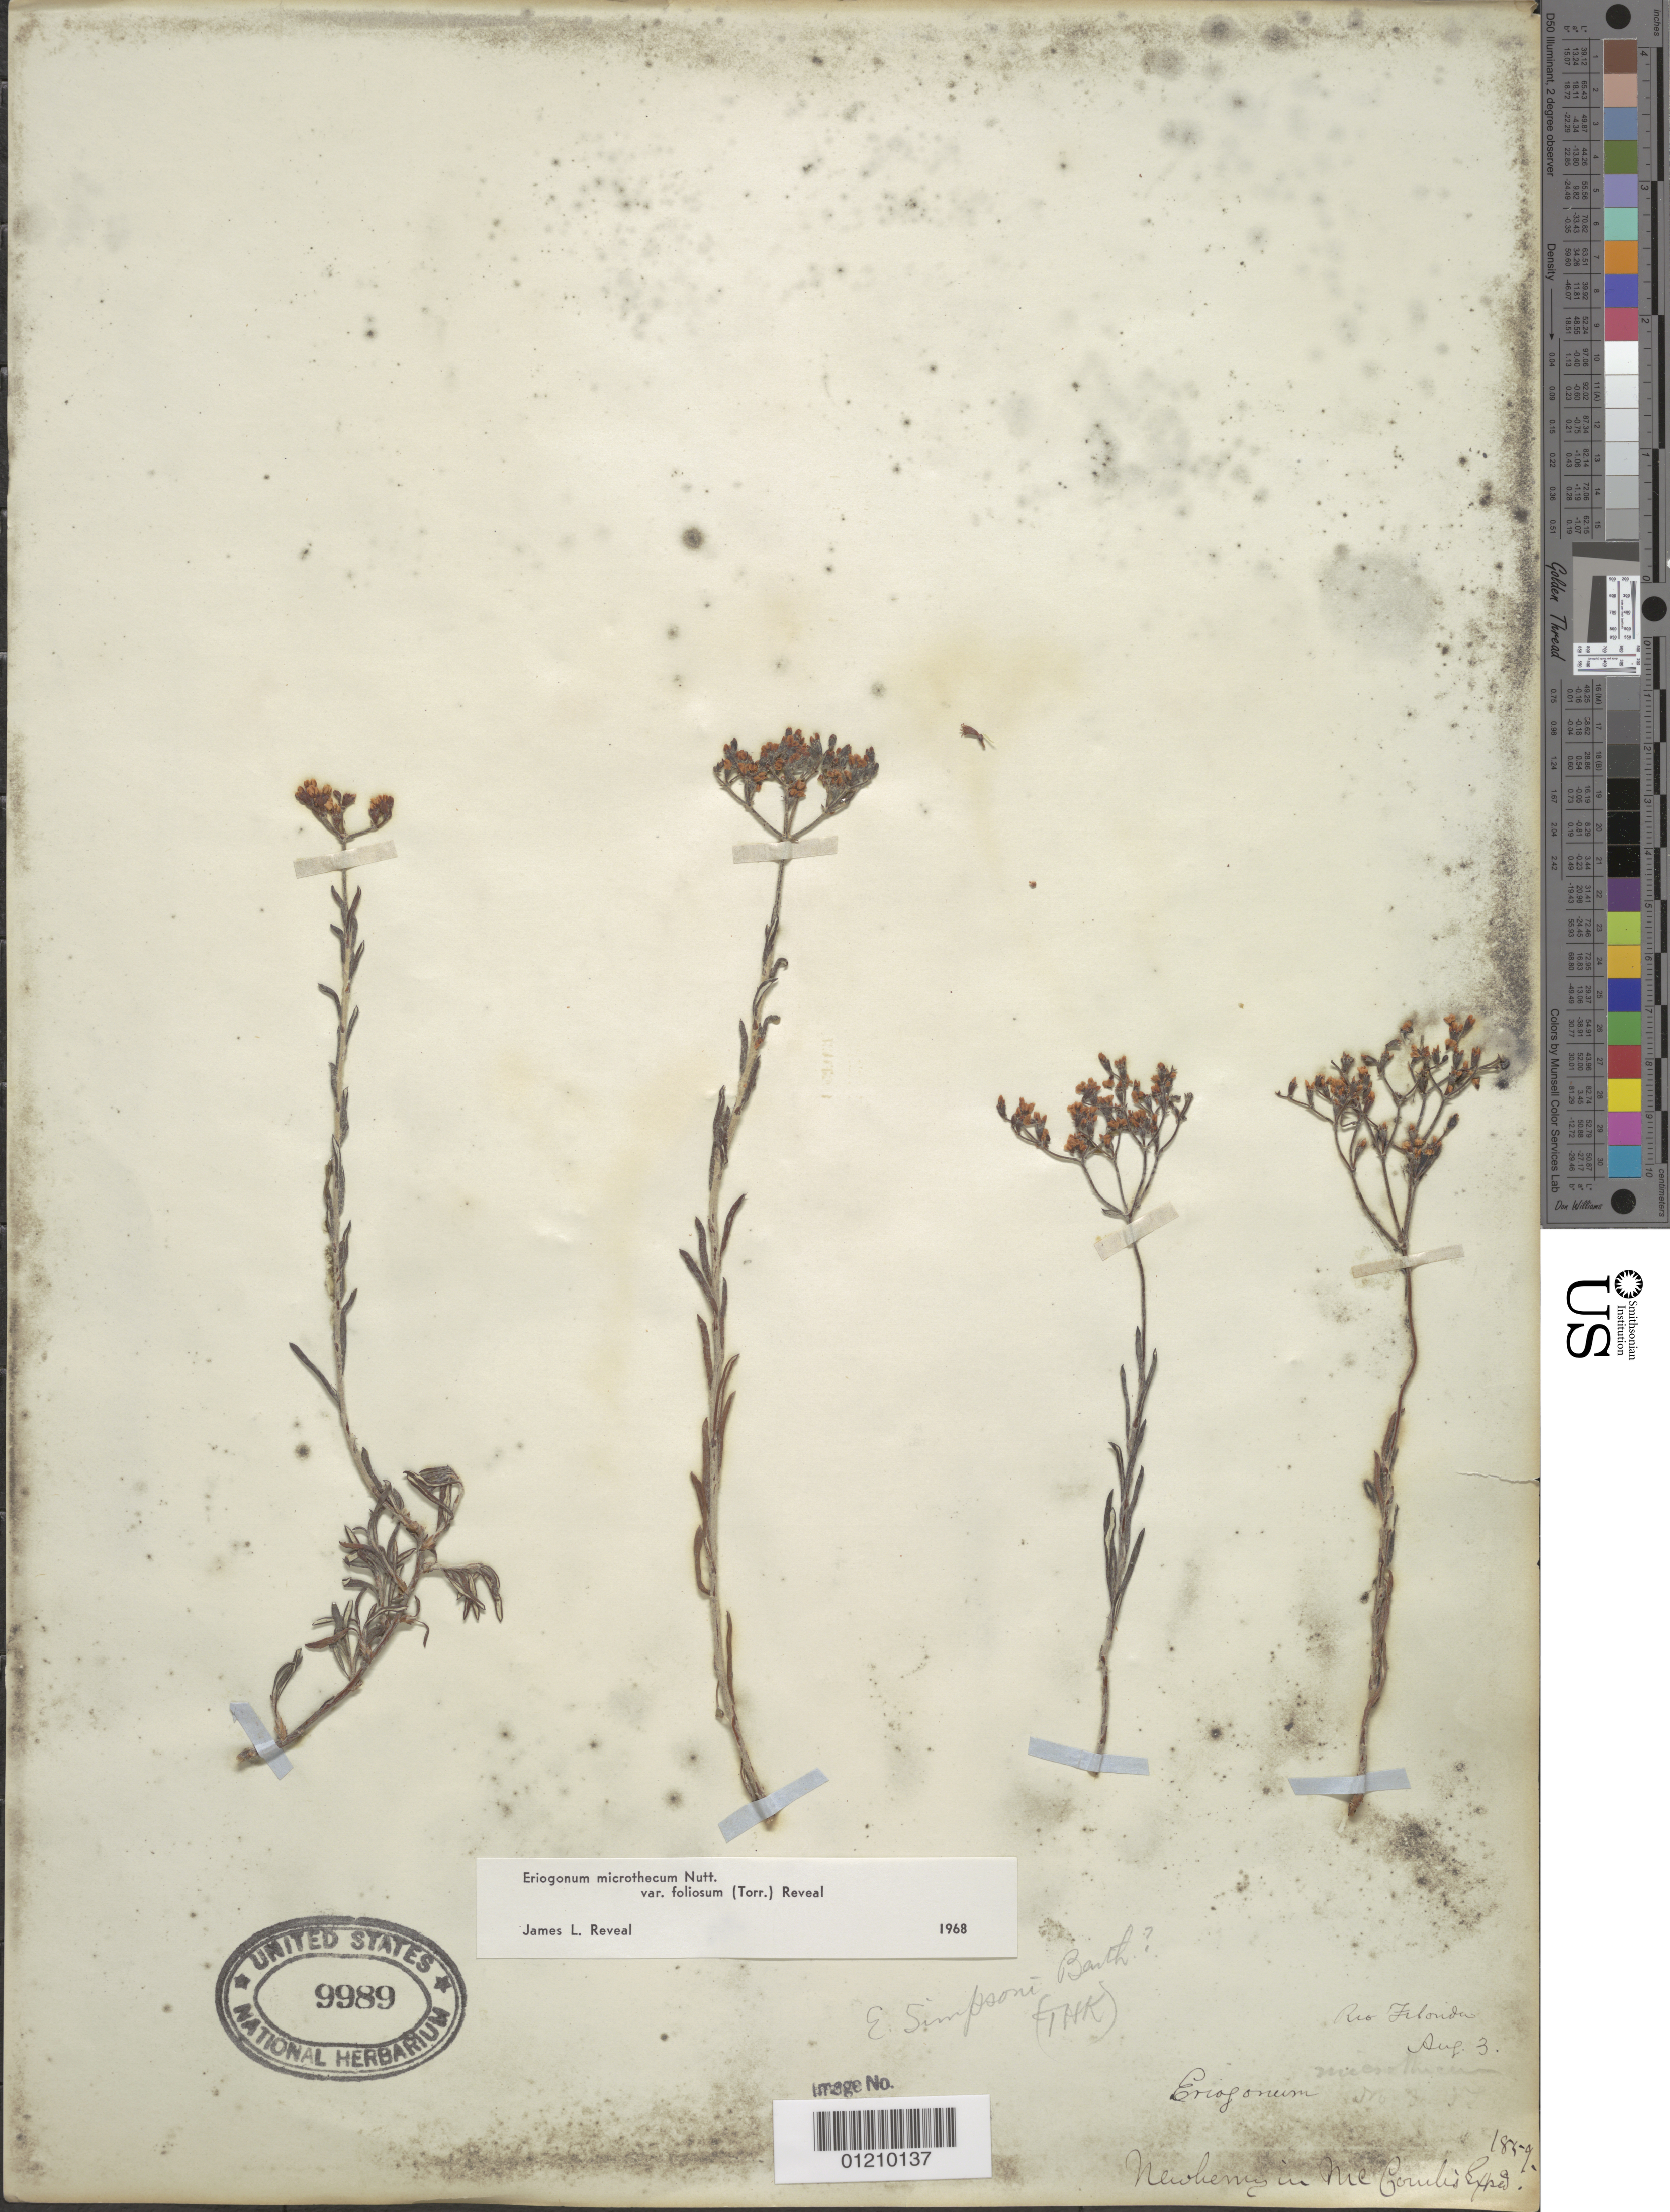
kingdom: Plantae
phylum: Tracheophyta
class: Magnoliopsida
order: Caryophyllales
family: Polygonaceae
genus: Eriogonum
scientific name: Eriogonum microtheca var. foliosum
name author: (Torr. & A. Gray) Reveal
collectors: Newberry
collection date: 1859-08-03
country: United States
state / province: Colorado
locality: Rio Florida.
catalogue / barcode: US 9989